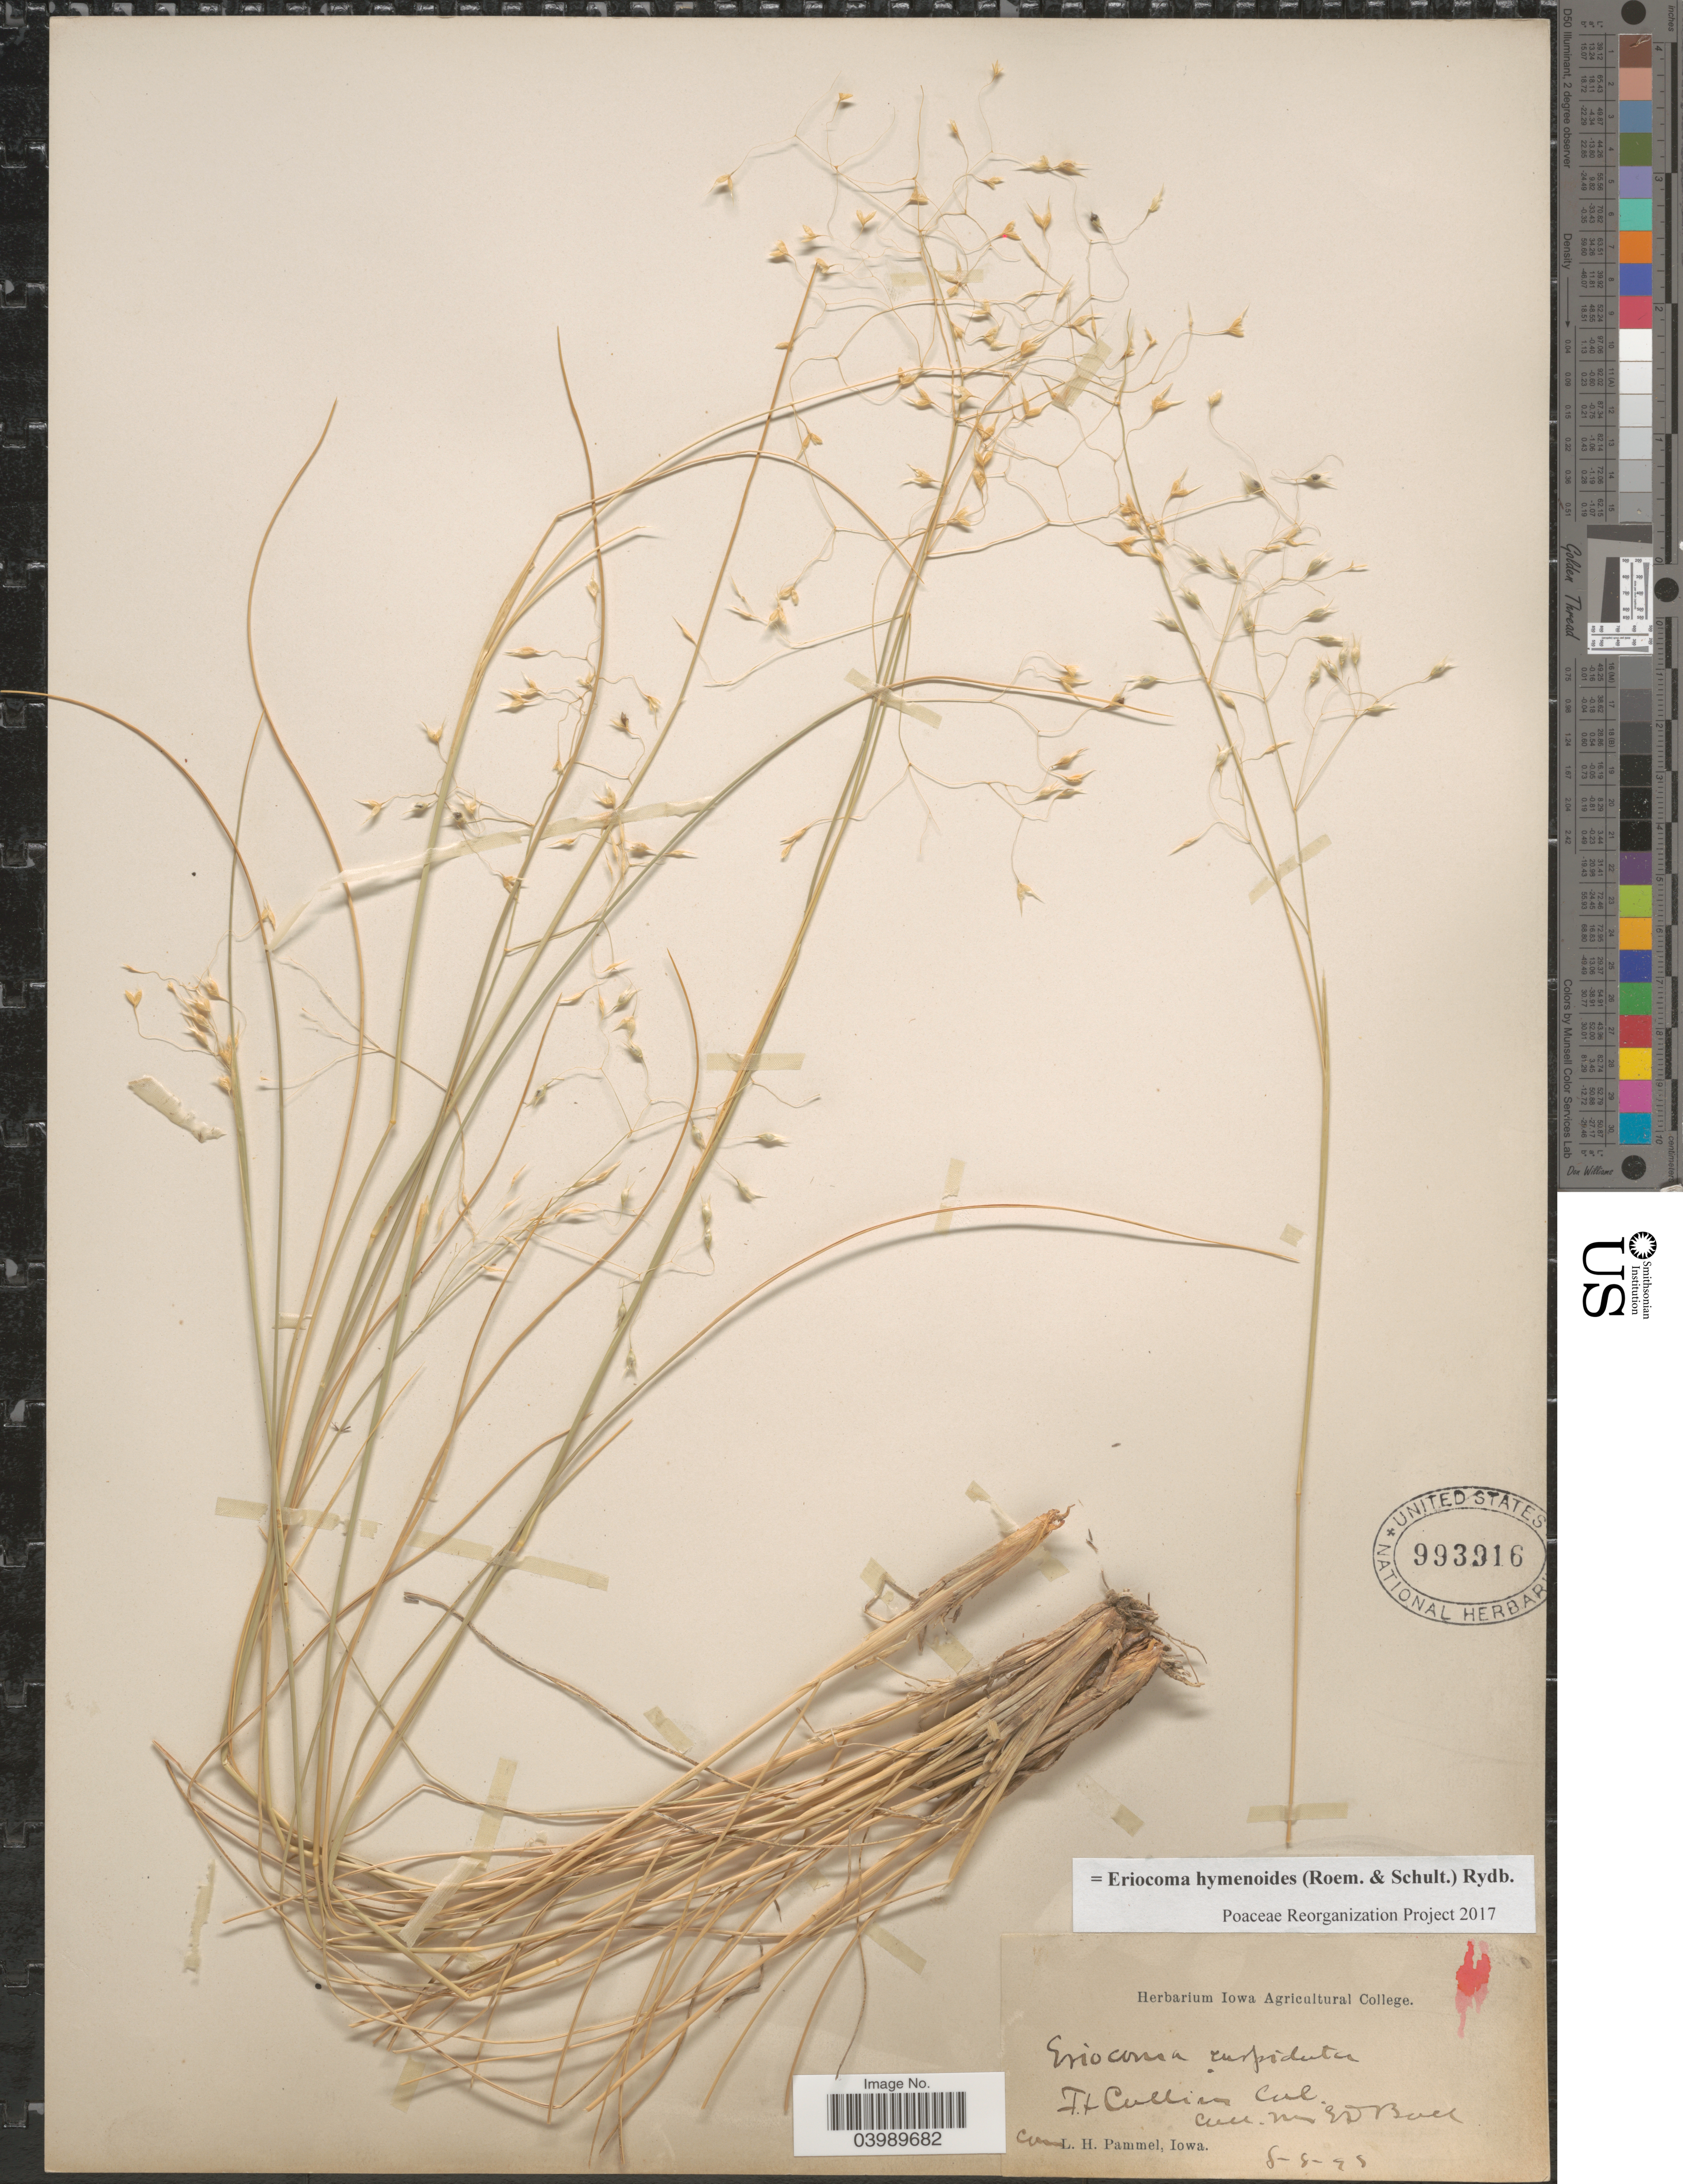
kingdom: Plantae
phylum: Tracheophyta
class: Liliopsida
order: Poales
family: Poaceae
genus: Eriocoma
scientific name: Eriocoma hymenoides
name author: (Roem. & Schult.) Rydb.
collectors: L. Pammel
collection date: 1898-08-08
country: United States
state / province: Colorado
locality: Ft. Collins.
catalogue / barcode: US 993916